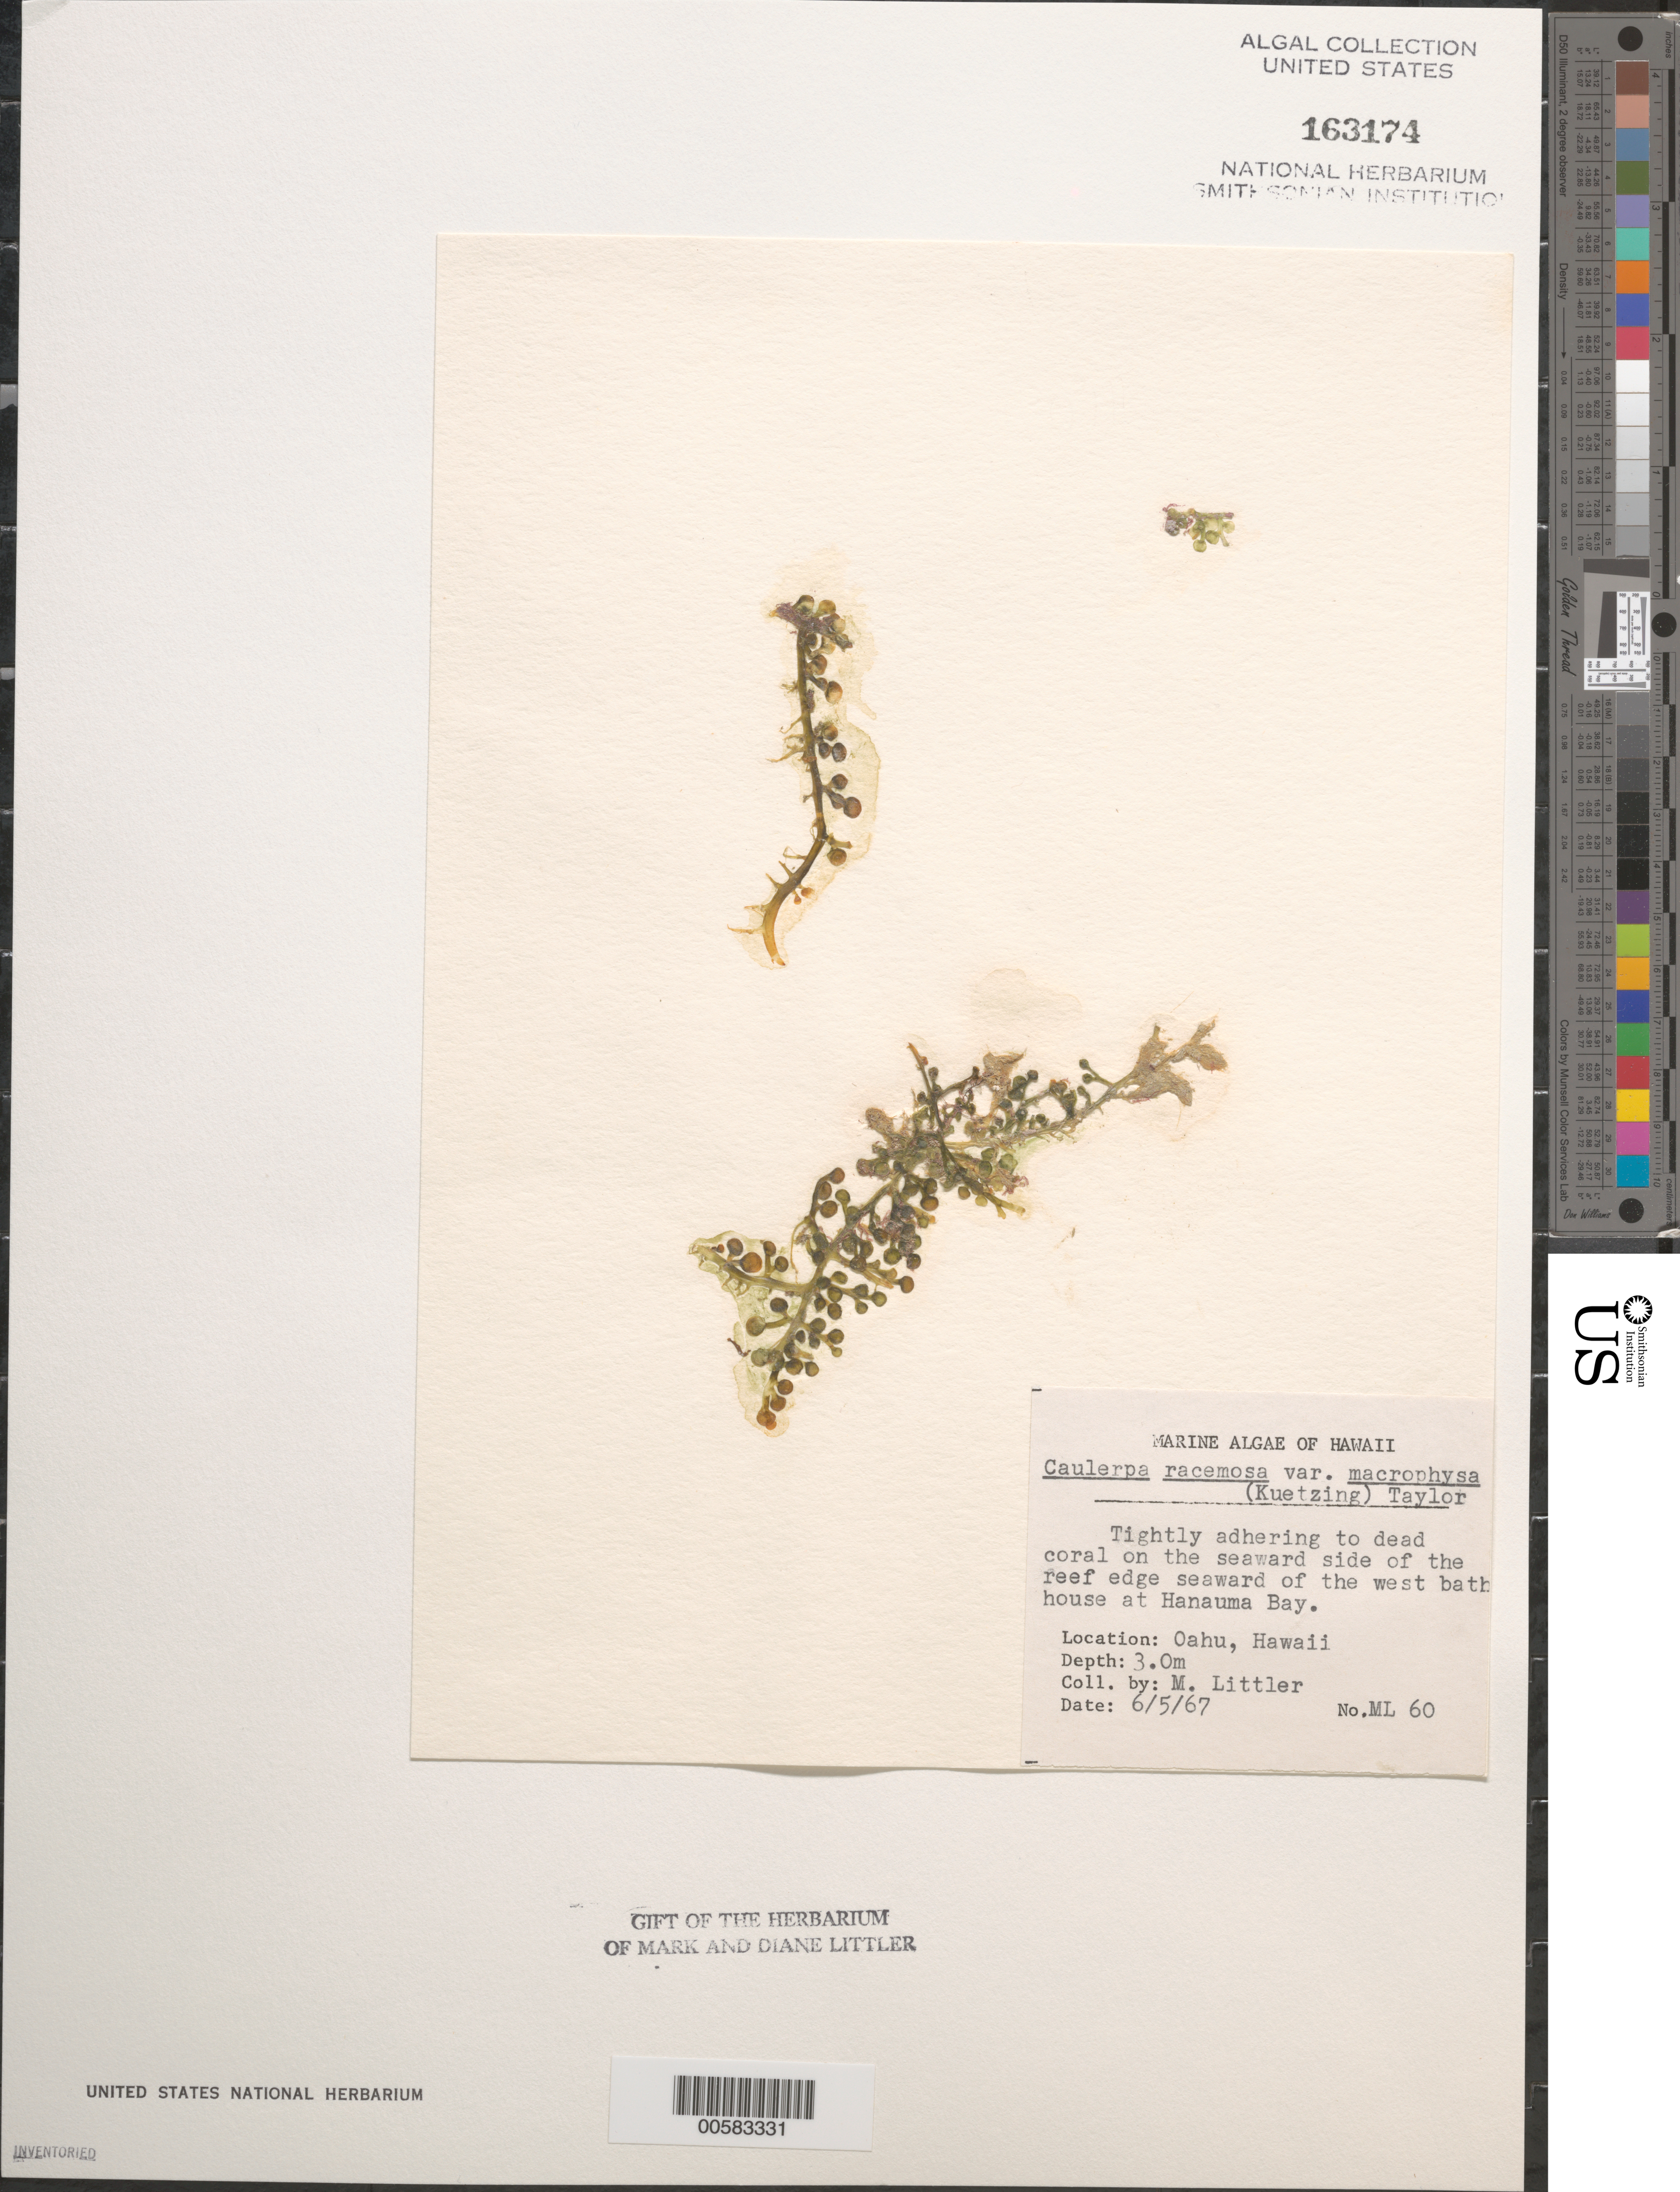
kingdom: Plantae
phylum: Chlorophyta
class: Ulvophyceae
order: Bryopsidales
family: Caulerpaceae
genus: Caulerpa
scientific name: Caulerpa racemosa var. macrophysa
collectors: M. M. Littler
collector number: ML 60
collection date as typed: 05 Jun 1967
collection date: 1967-06-05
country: United States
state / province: Hawaii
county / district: Honolulu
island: Oahu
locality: Hanauma Bay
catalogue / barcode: US 163174